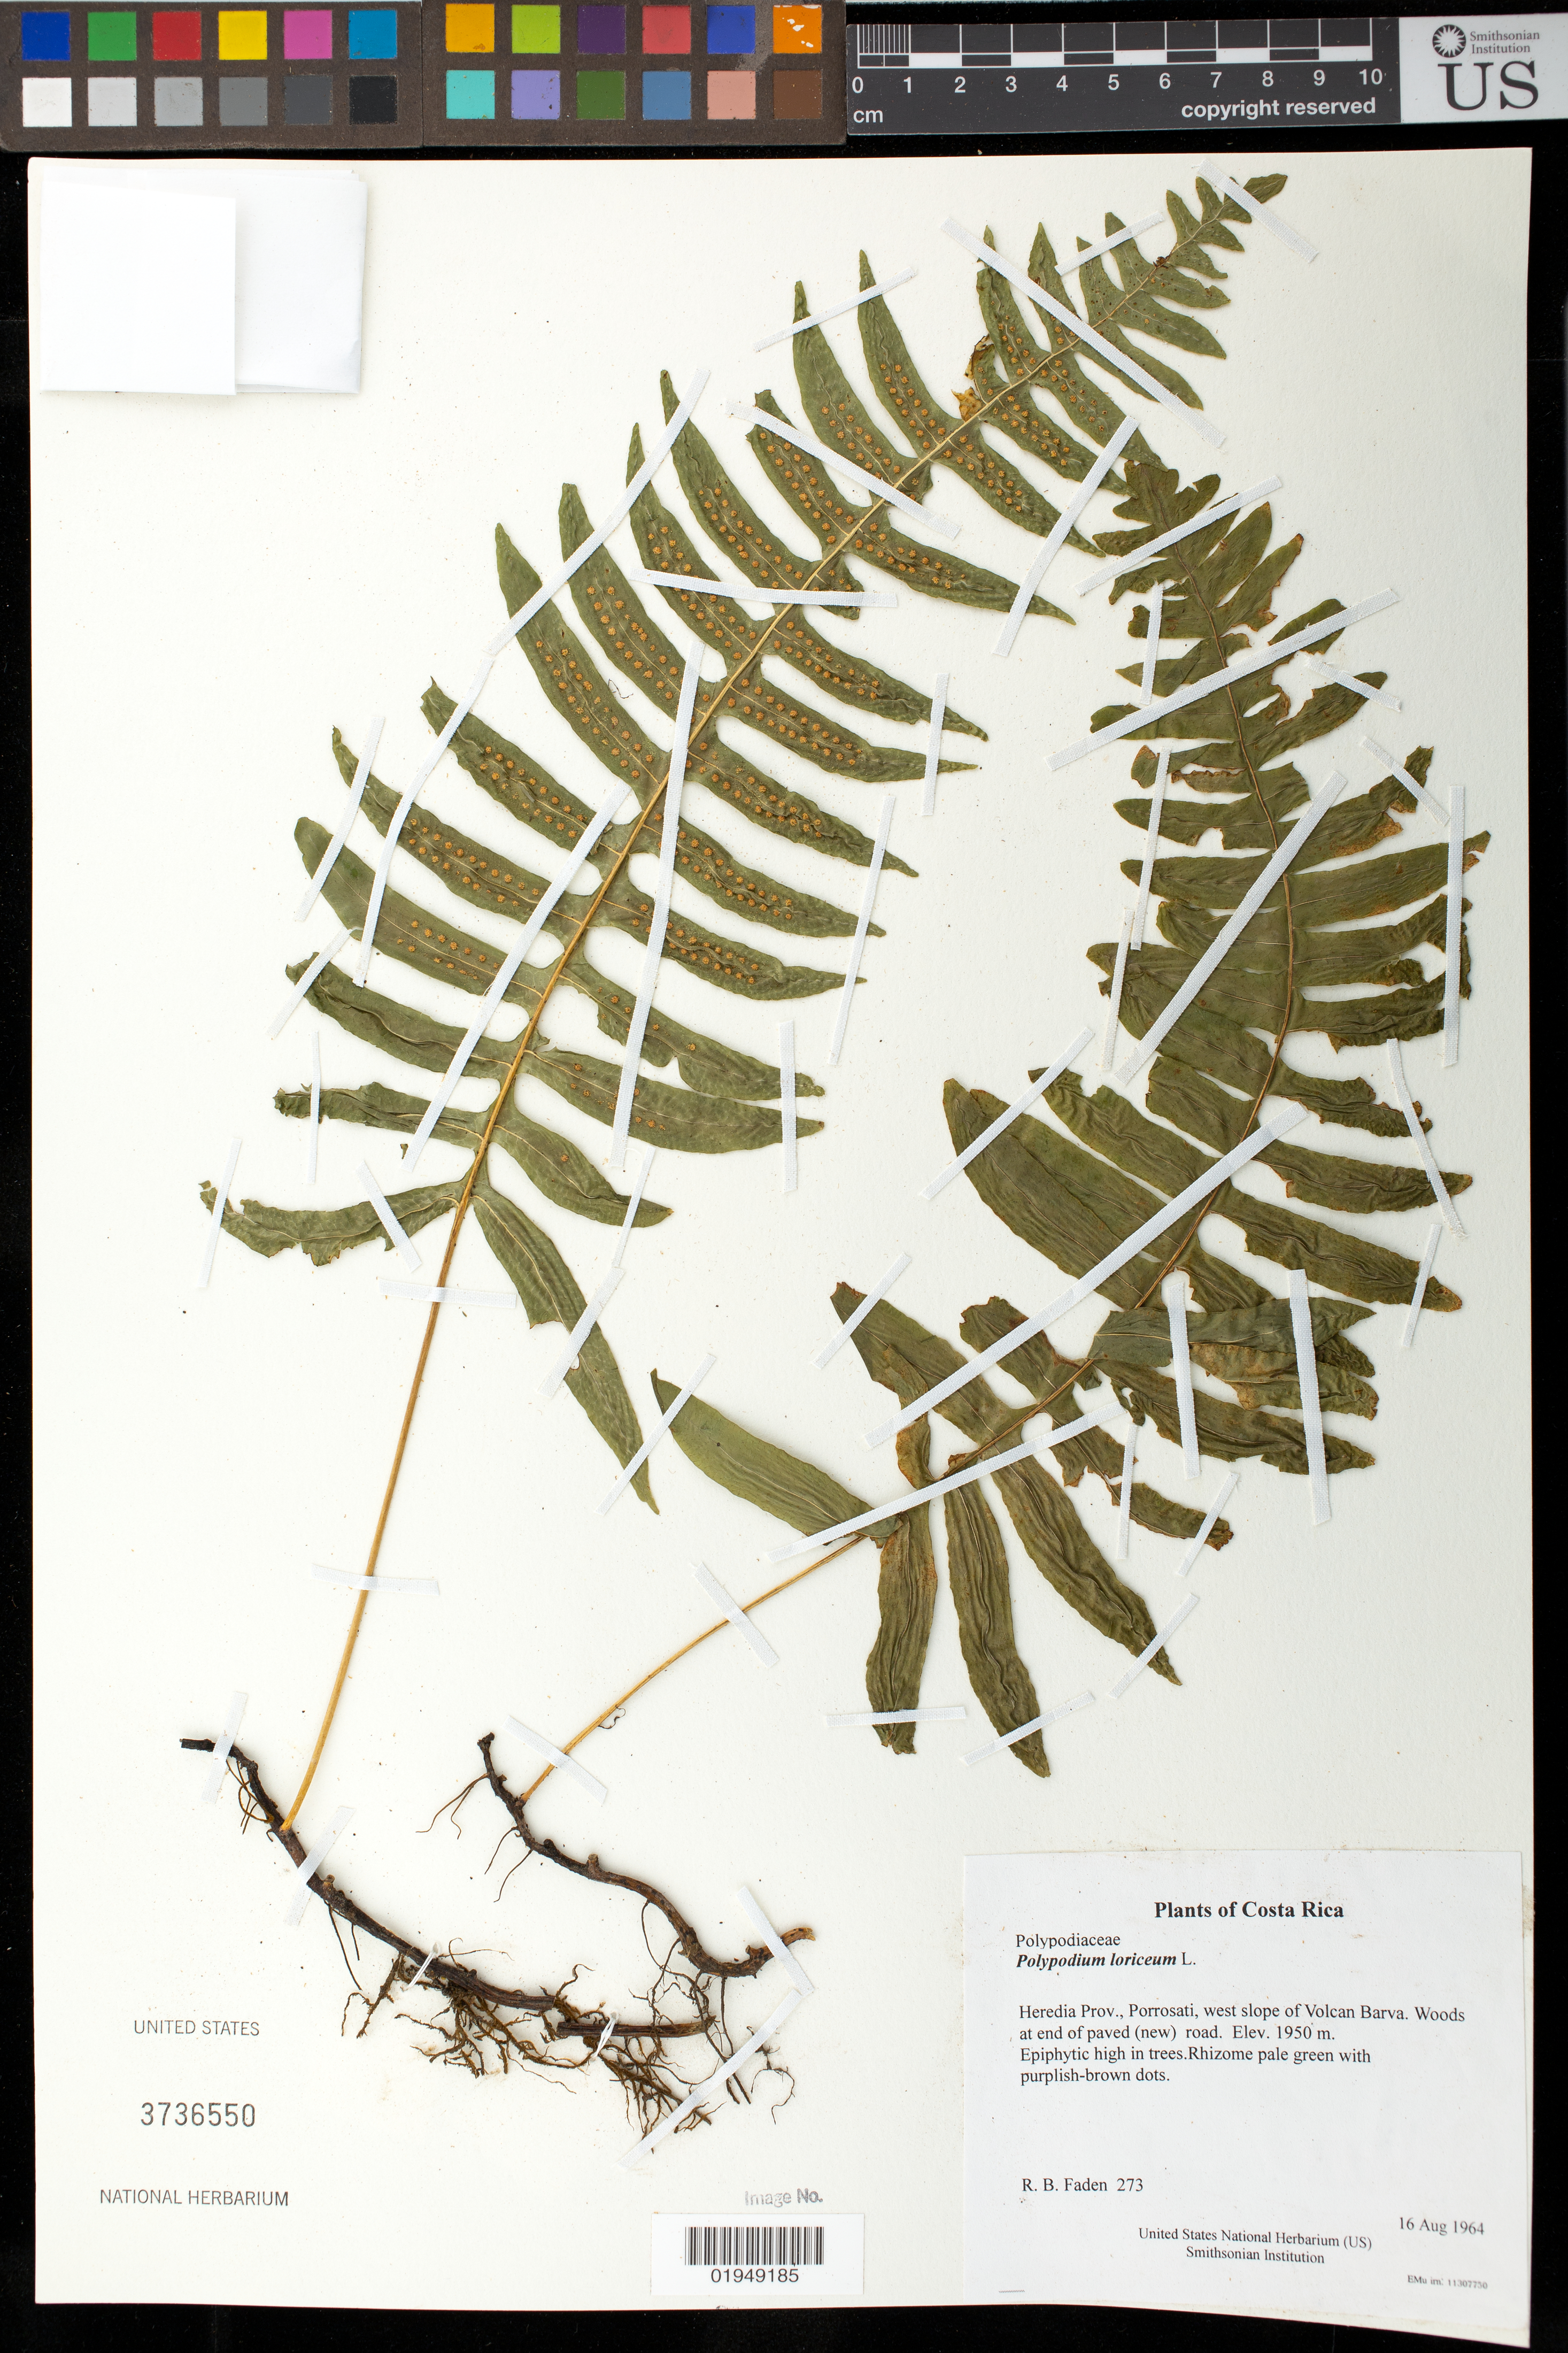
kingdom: Plantae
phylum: Tracheophyta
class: Polypodiopsida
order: Polypodiales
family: Polypodiaceae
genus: Polypodium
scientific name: Polypodium loriceum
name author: L.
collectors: R. B. Faden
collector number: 273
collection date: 1964-08-16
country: Costa Rica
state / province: Heredia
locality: Porrosati, west slope of Volcan Barva. Woods at end of paved (new) road.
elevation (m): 1950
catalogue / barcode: US 3736550